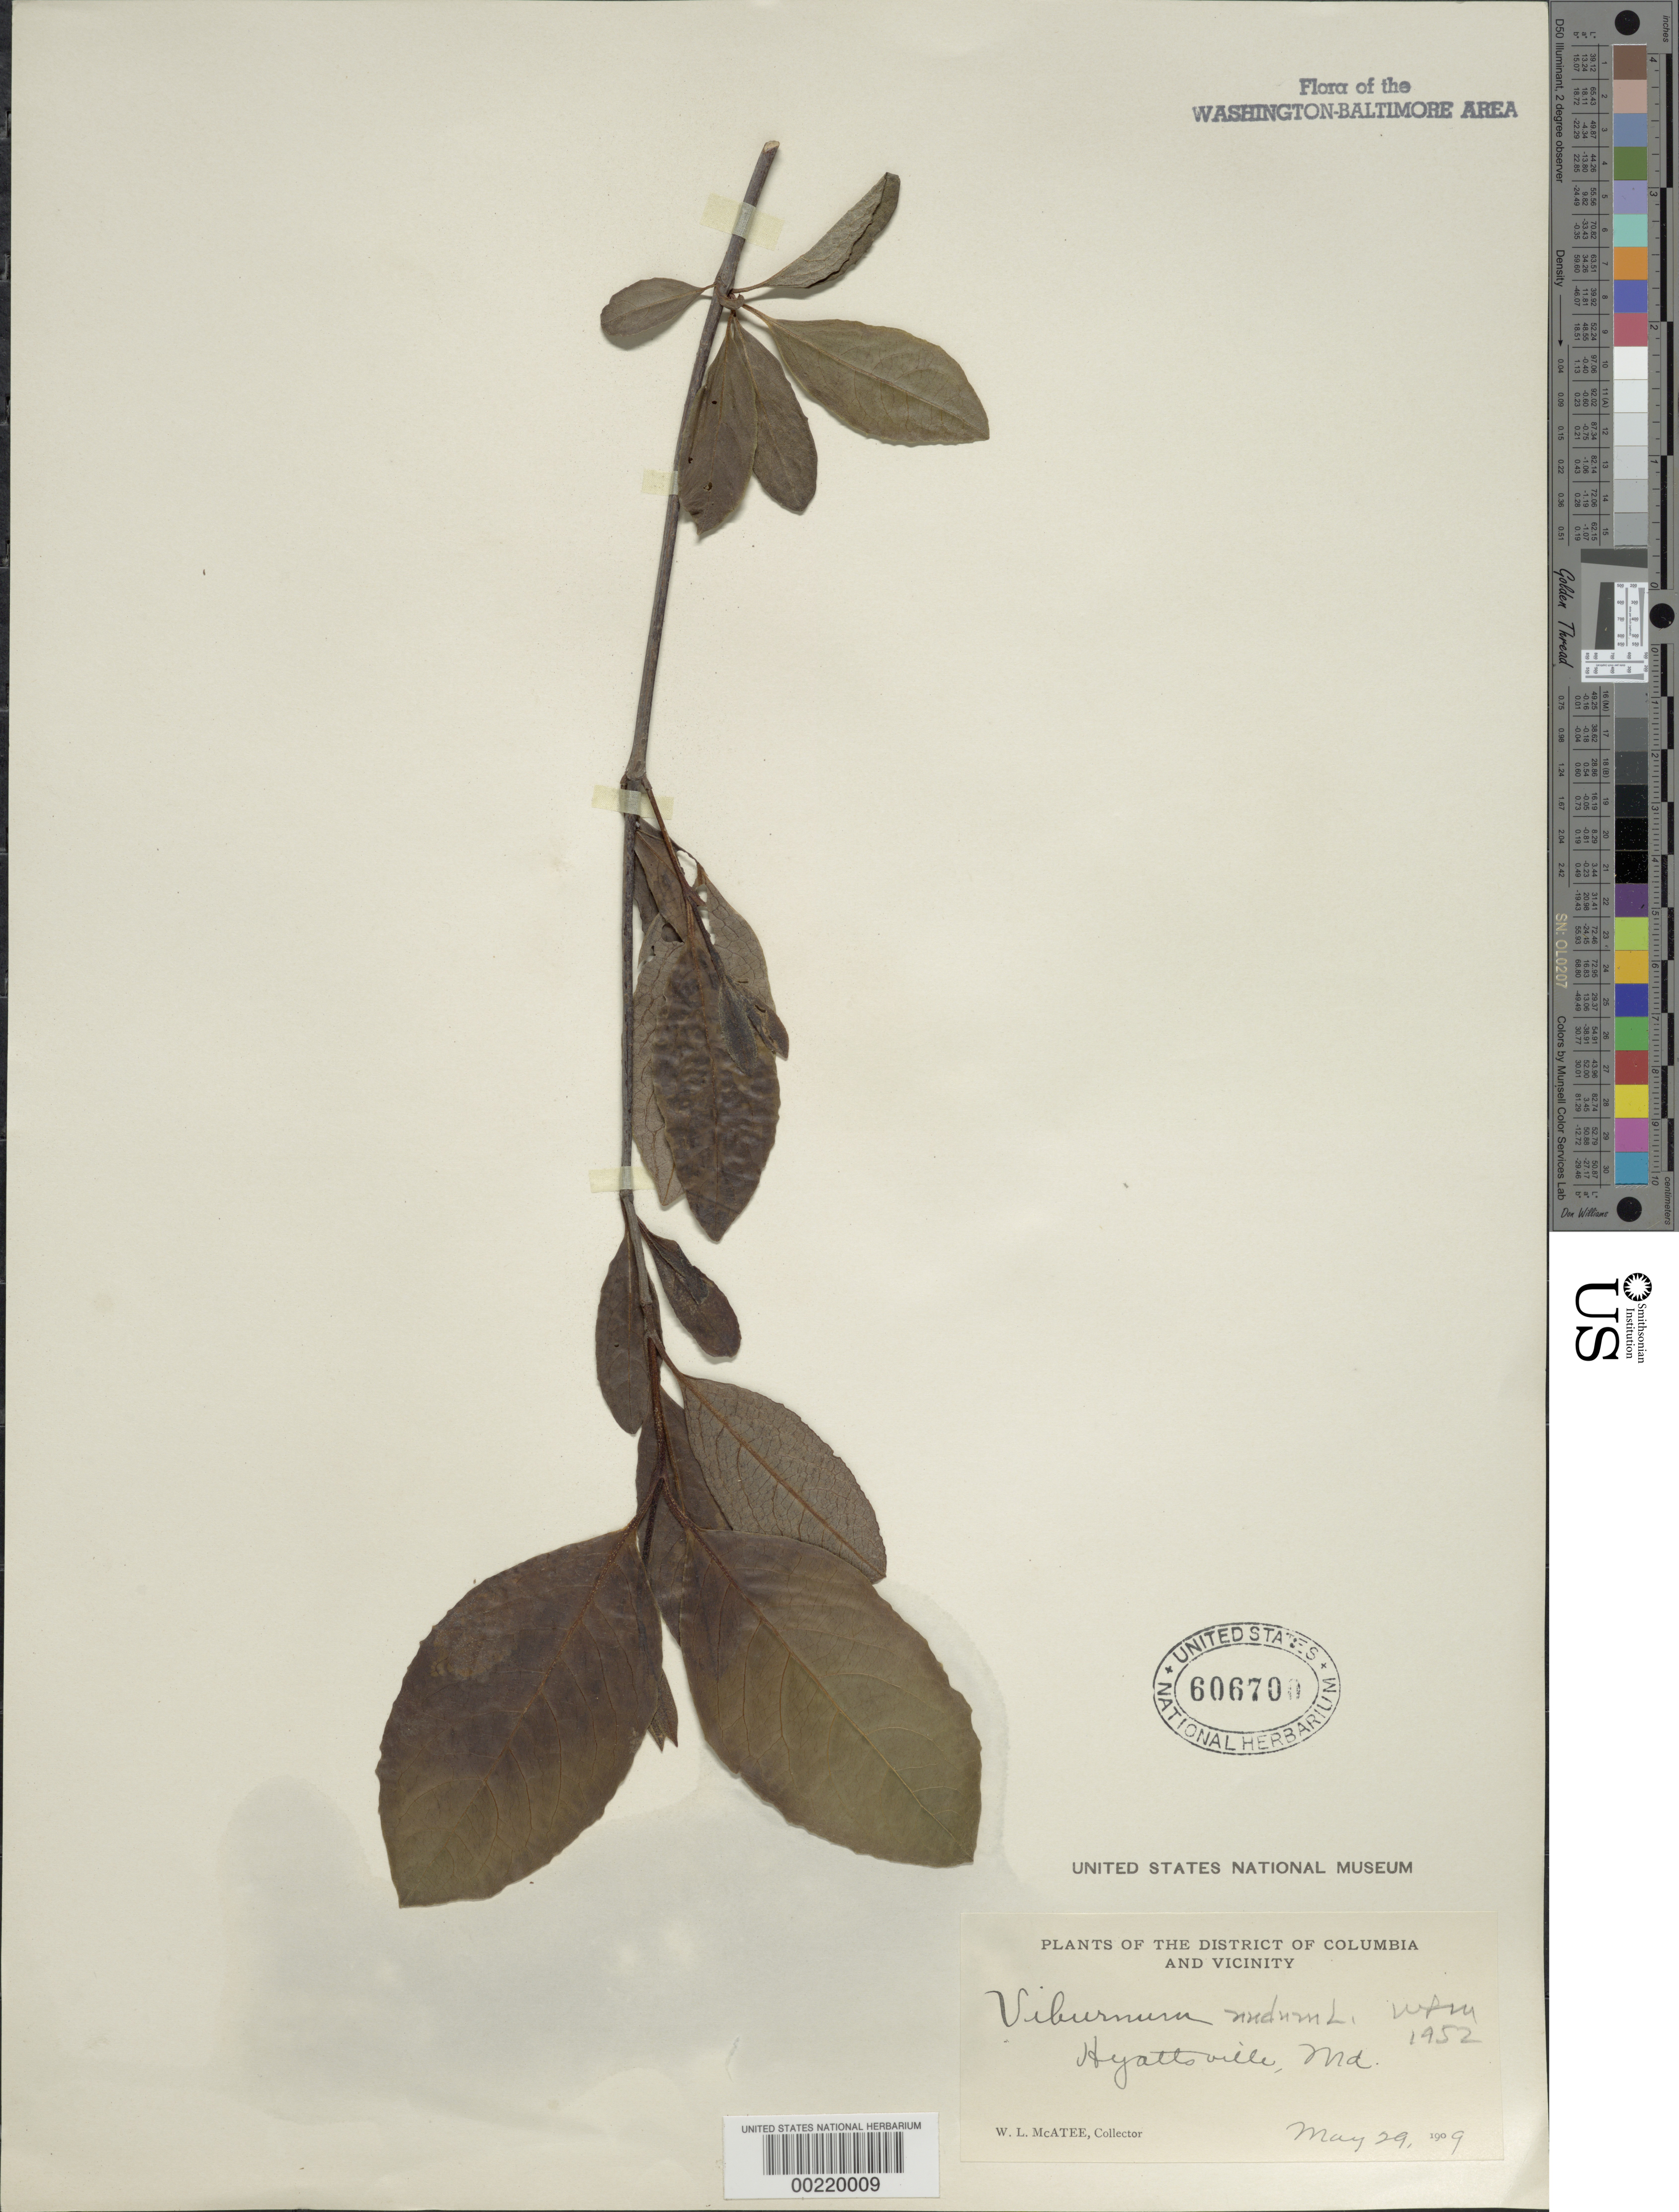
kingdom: Plantae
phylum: Tracheophyta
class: Magnoliopsida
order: Dipsacales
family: Viburnaceae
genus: Viburnum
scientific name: Viburnum nudum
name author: L.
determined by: McAtee, W. L.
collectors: W. McAtee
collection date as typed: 29 May 1909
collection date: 1909-05-29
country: United States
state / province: Maryland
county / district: Prince George's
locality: Hyattsville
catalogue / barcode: US 606700